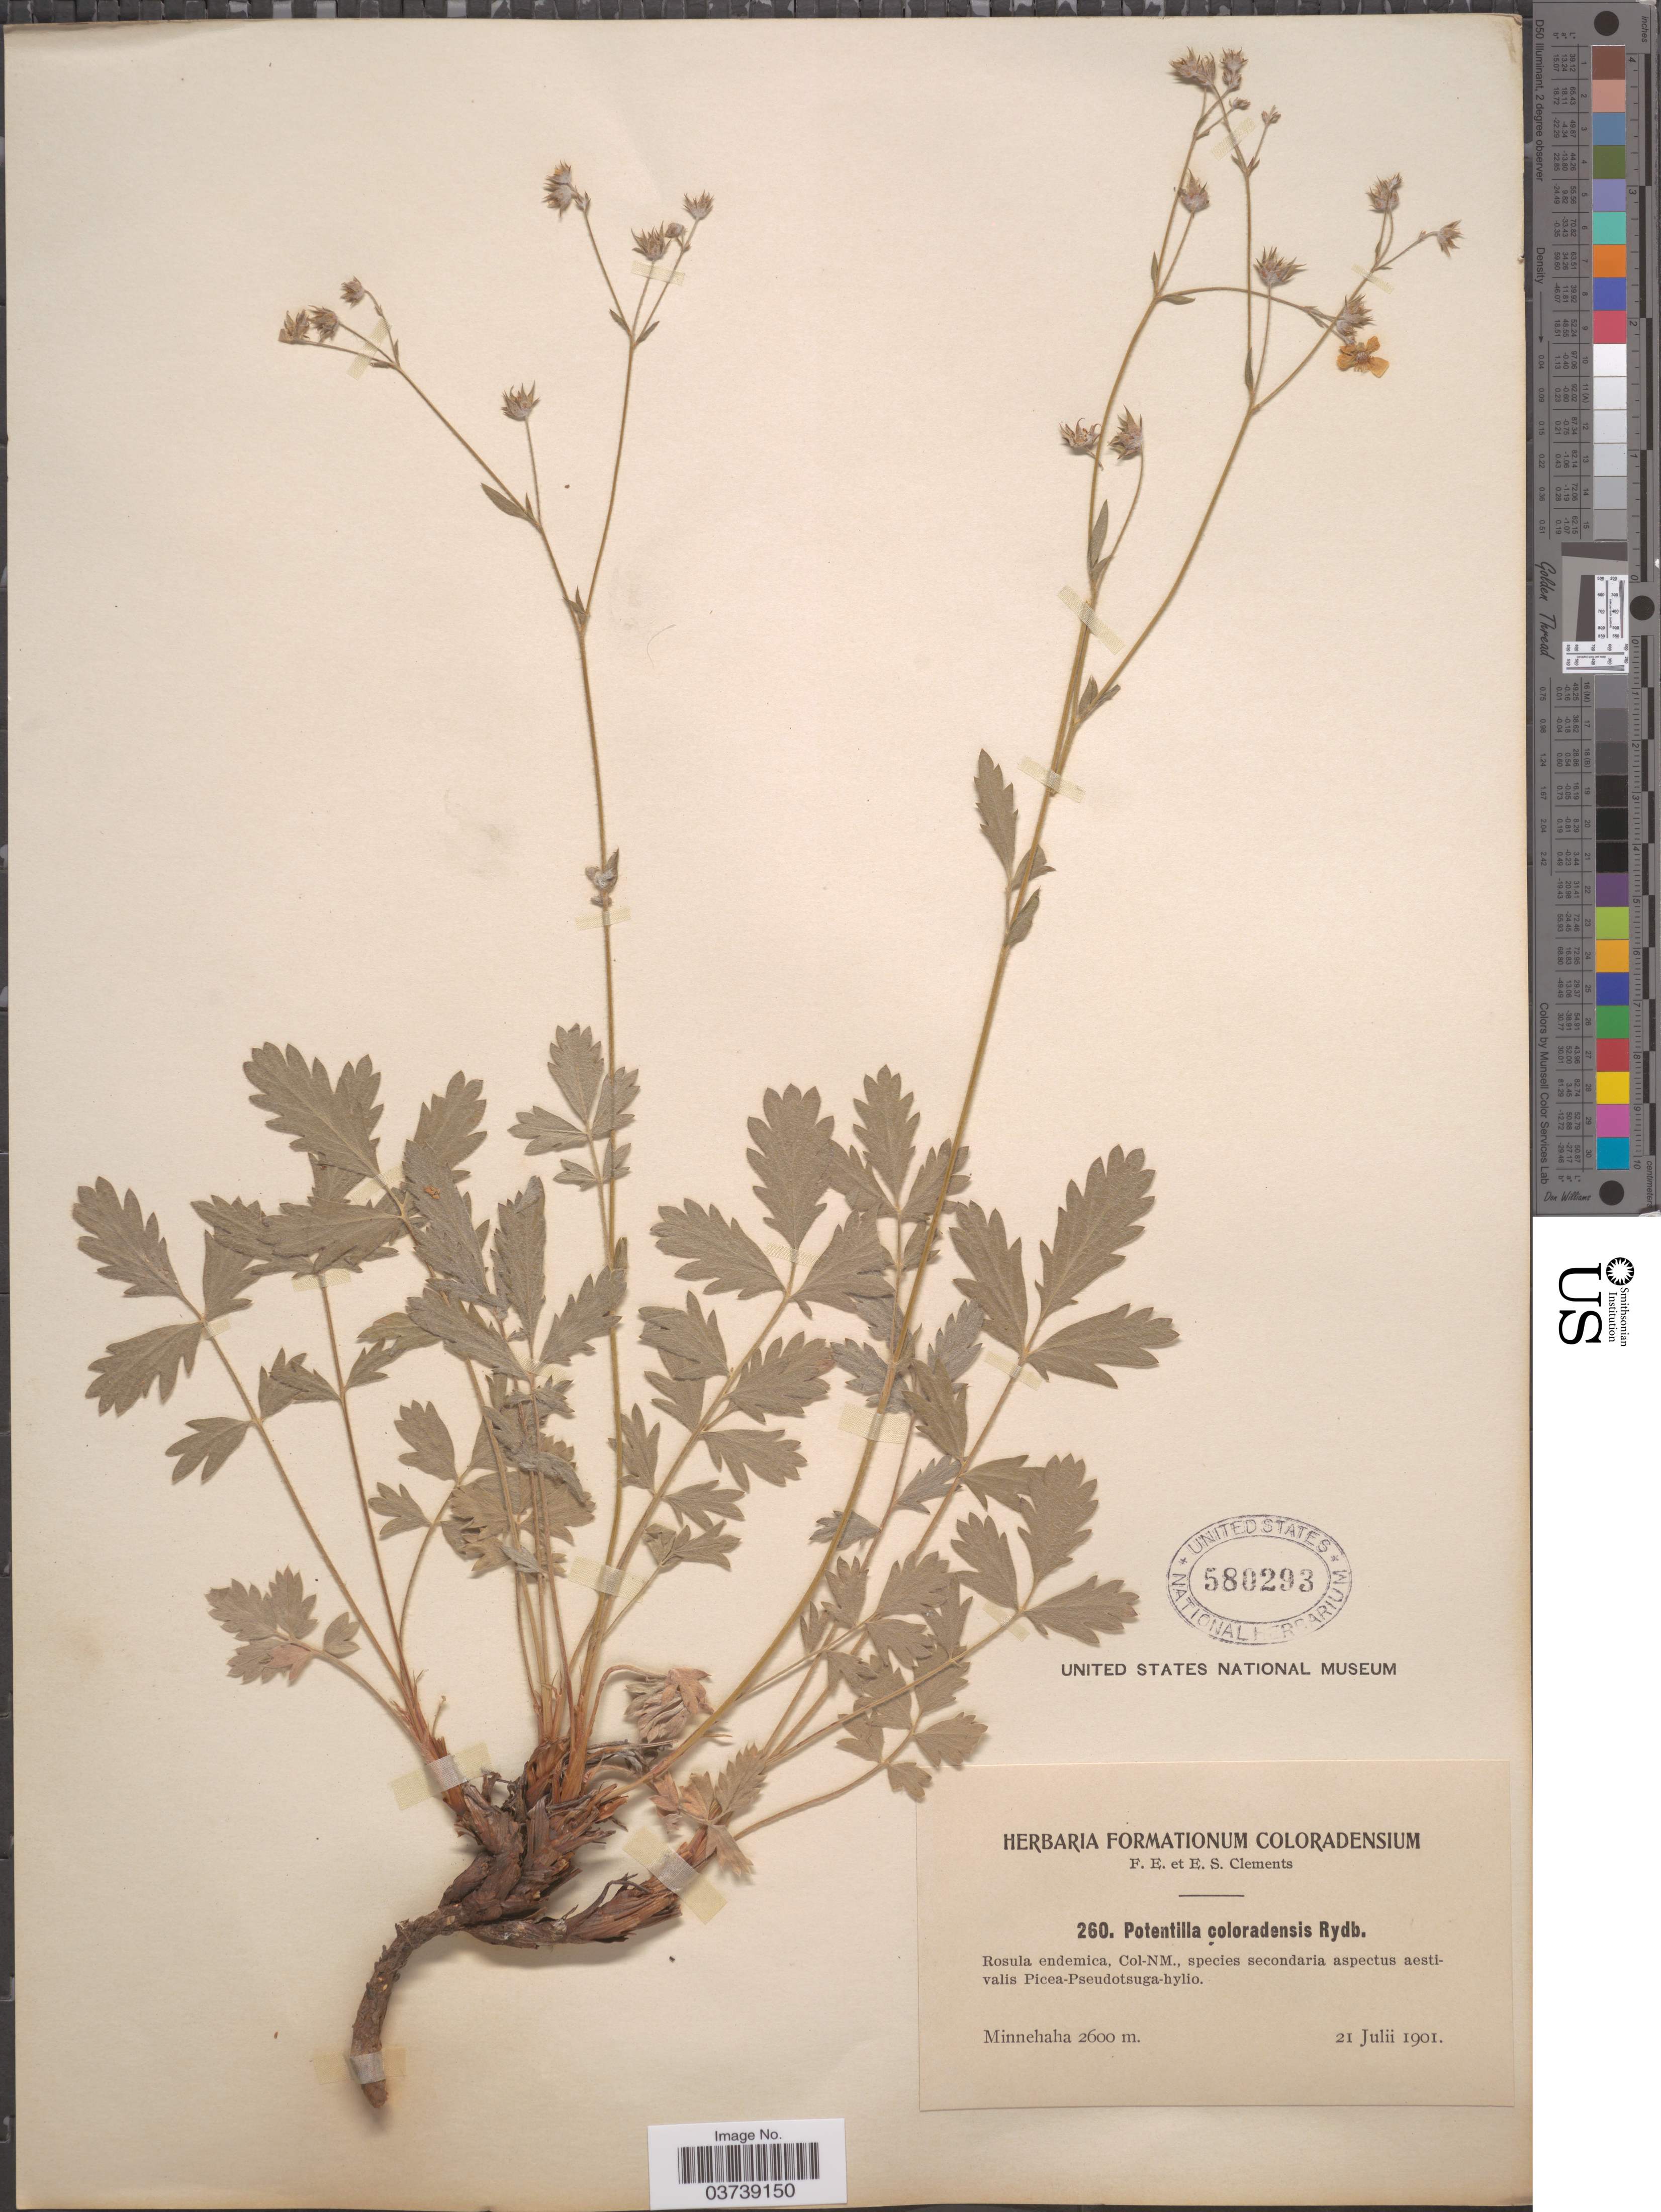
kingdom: Plantae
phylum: Tracheophyta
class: Magnoliopsida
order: Rosales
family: Rosaceae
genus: Potentilla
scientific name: Potentilla effusa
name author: Douglas ex Lehm.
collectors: F. E. Clements & E. S. Clements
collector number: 260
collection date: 1901-07-21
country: United States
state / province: Colorado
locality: Minnehaha.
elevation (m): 2600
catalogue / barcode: US 580293